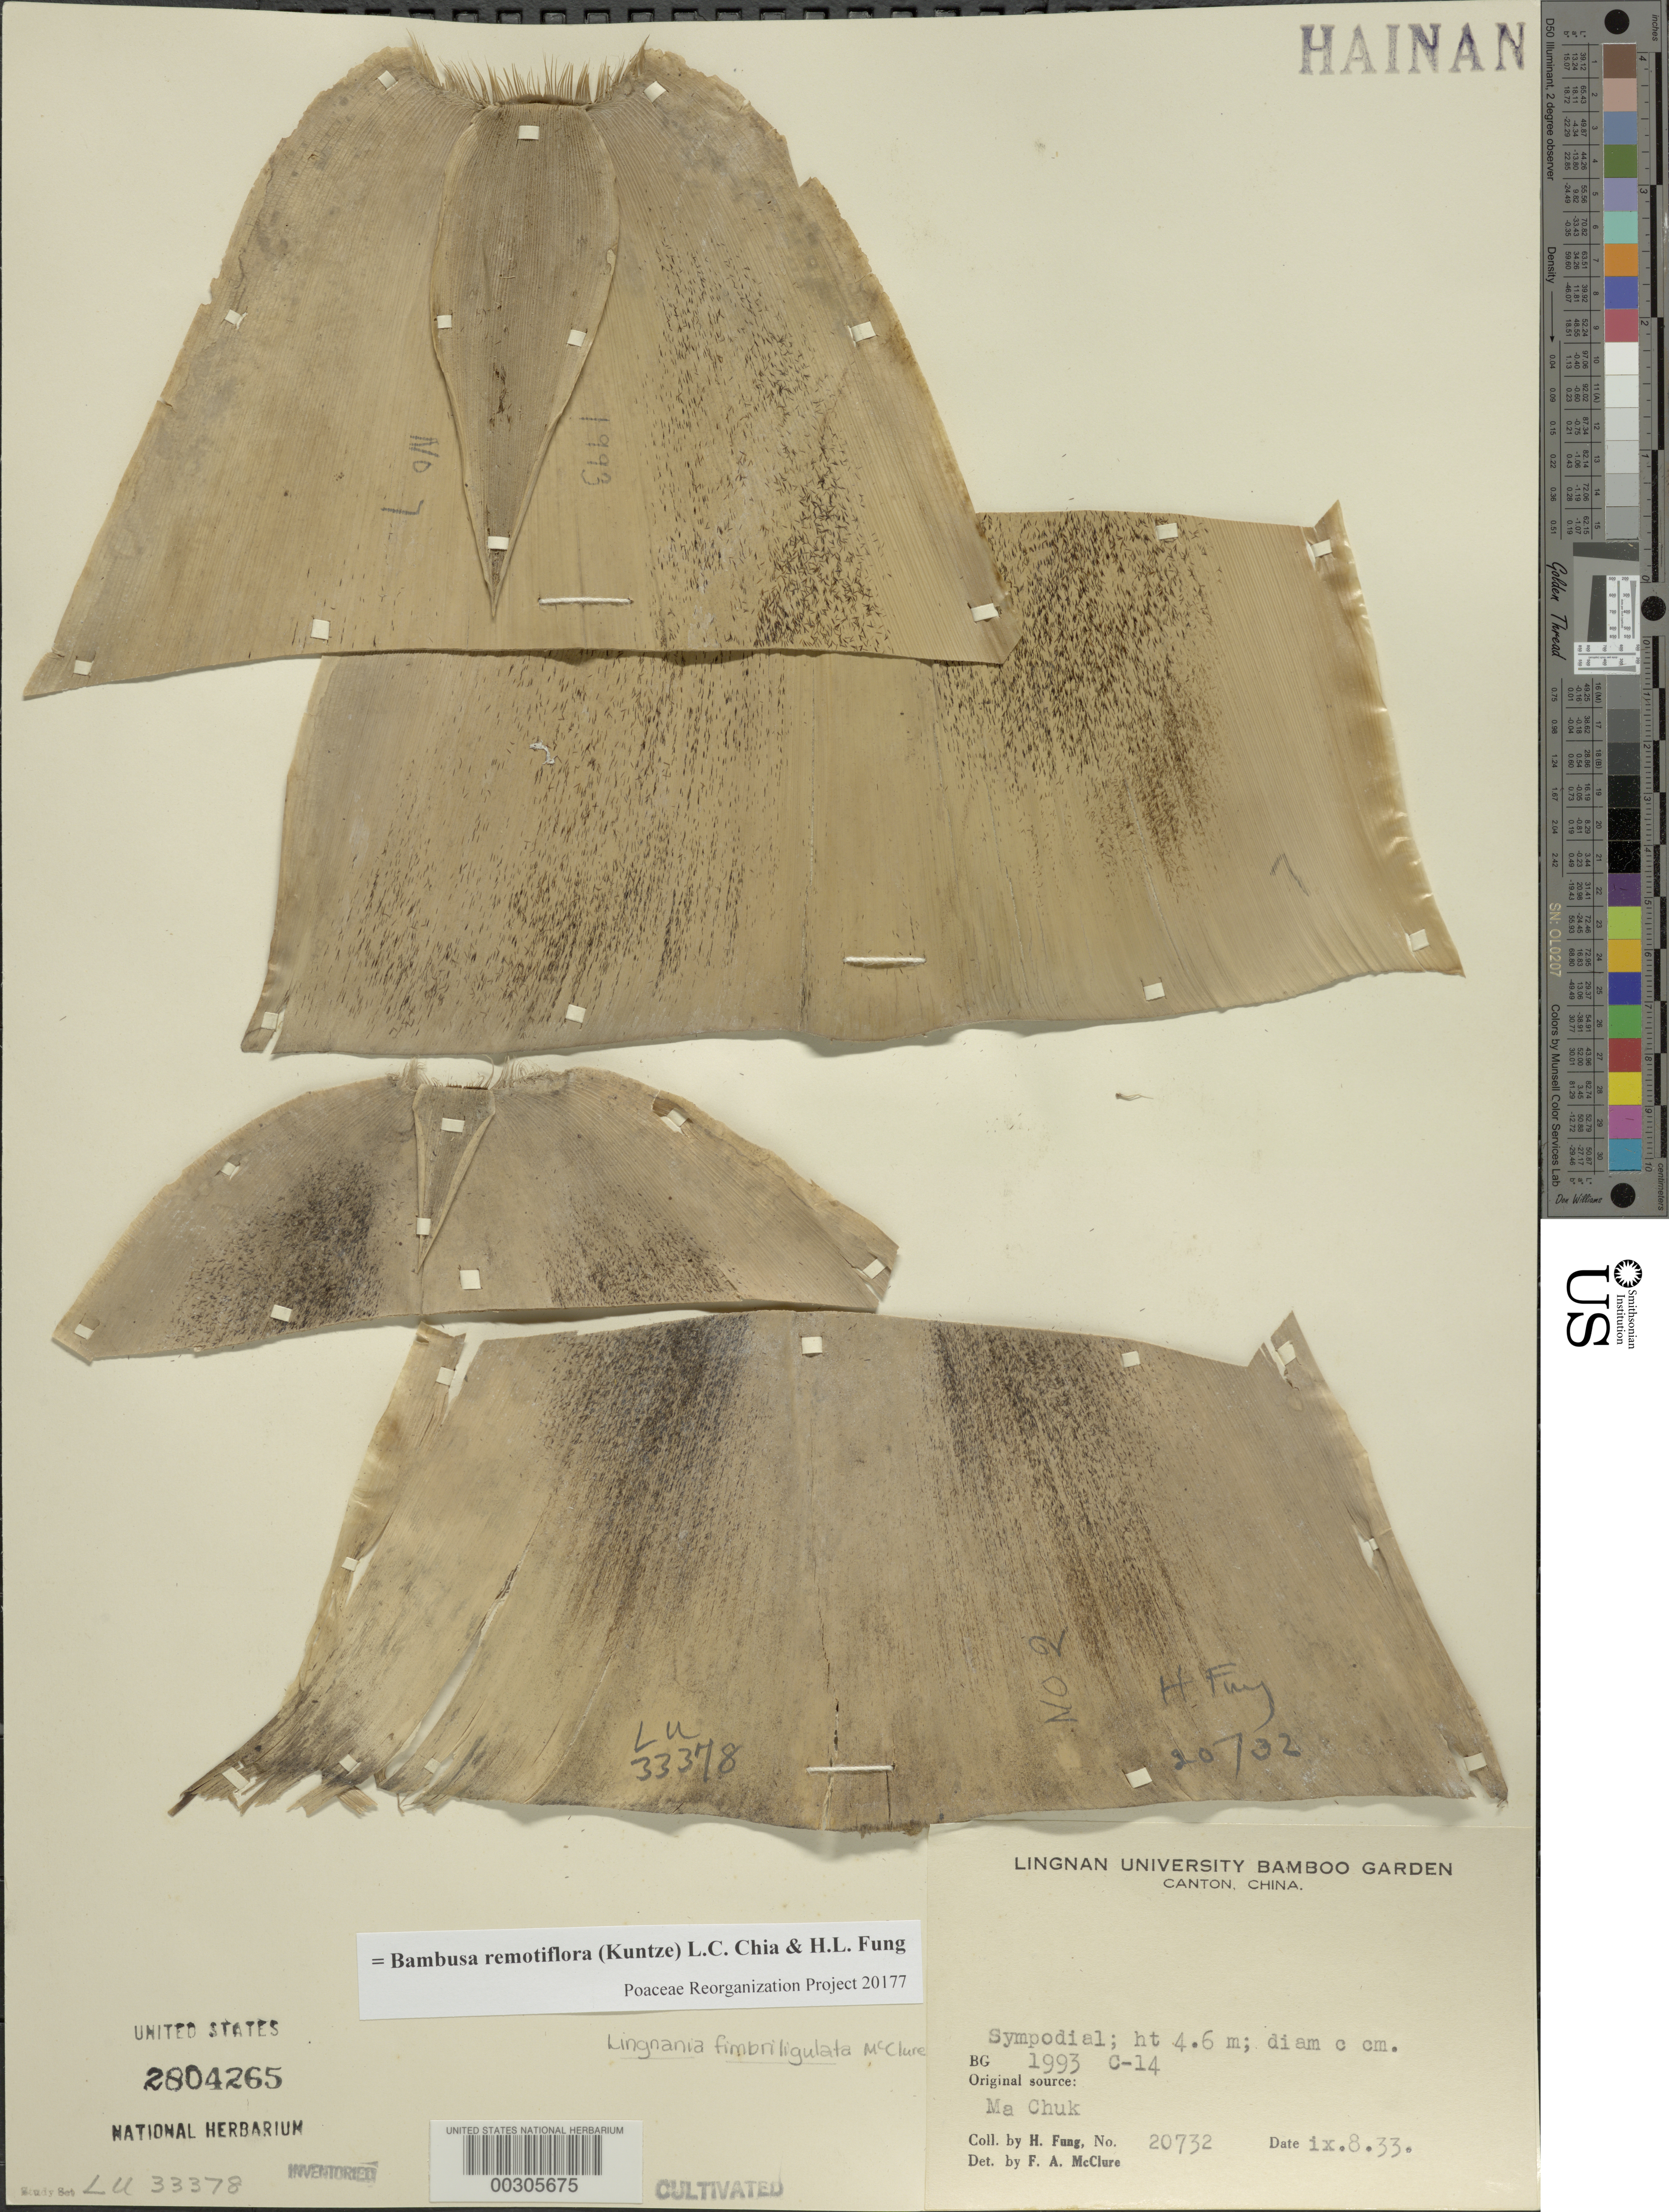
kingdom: Plantae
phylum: Tracheophyta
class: Liliopsida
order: Poales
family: Poaceae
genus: Bambusa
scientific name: Bambusa remotiflora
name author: (Kuntze) Chia & H.L. Fung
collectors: H. L. Fung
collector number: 20732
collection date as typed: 08 Sep 1933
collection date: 1933-09-08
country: China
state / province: Guangdong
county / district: Guangzhou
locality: Lingnan univ. bg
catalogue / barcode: US 2804265